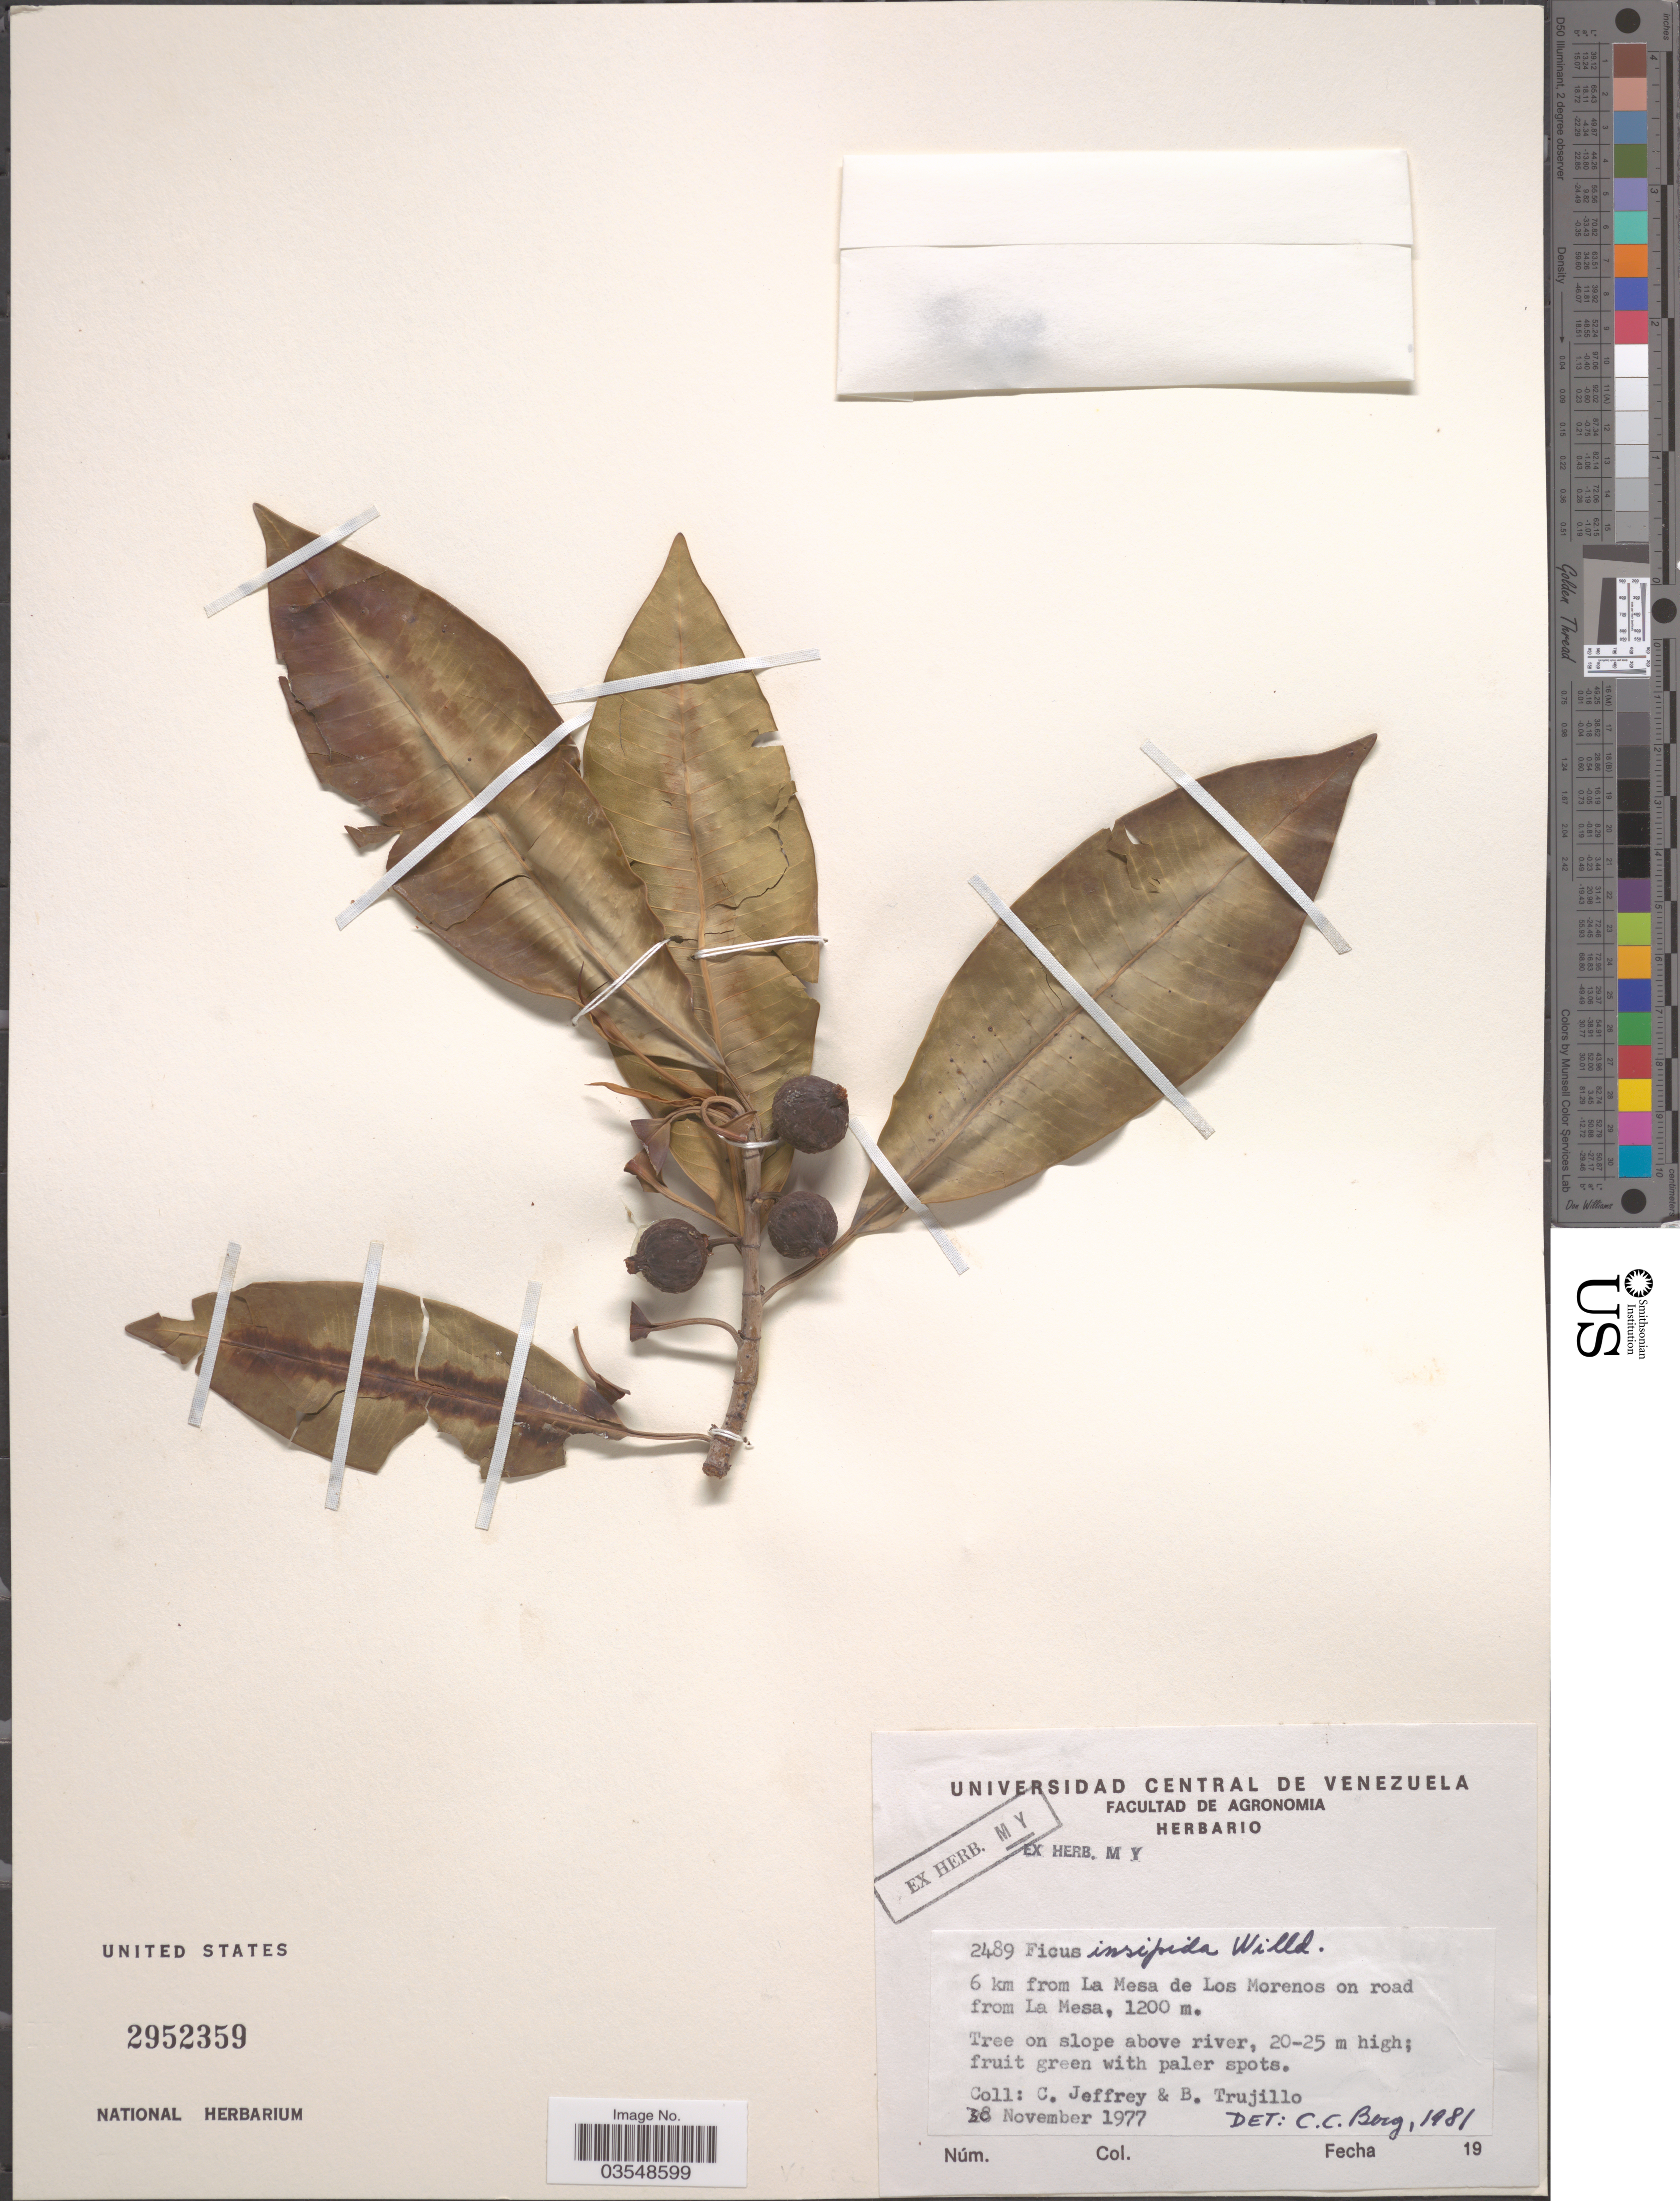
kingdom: Plantae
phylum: Tracheophyta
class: Magnoliopsida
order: Rosales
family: Moraceae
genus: Ficus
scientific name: Ficus insipida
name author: Willd.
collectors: C. Jeffrey & B. Trujillo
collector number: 2489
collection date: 1977-11-30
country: Venezuela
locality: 6 km from La Mesa de Los Morenos on road from La Mesa.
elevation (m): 1200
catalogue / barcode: US 2952359